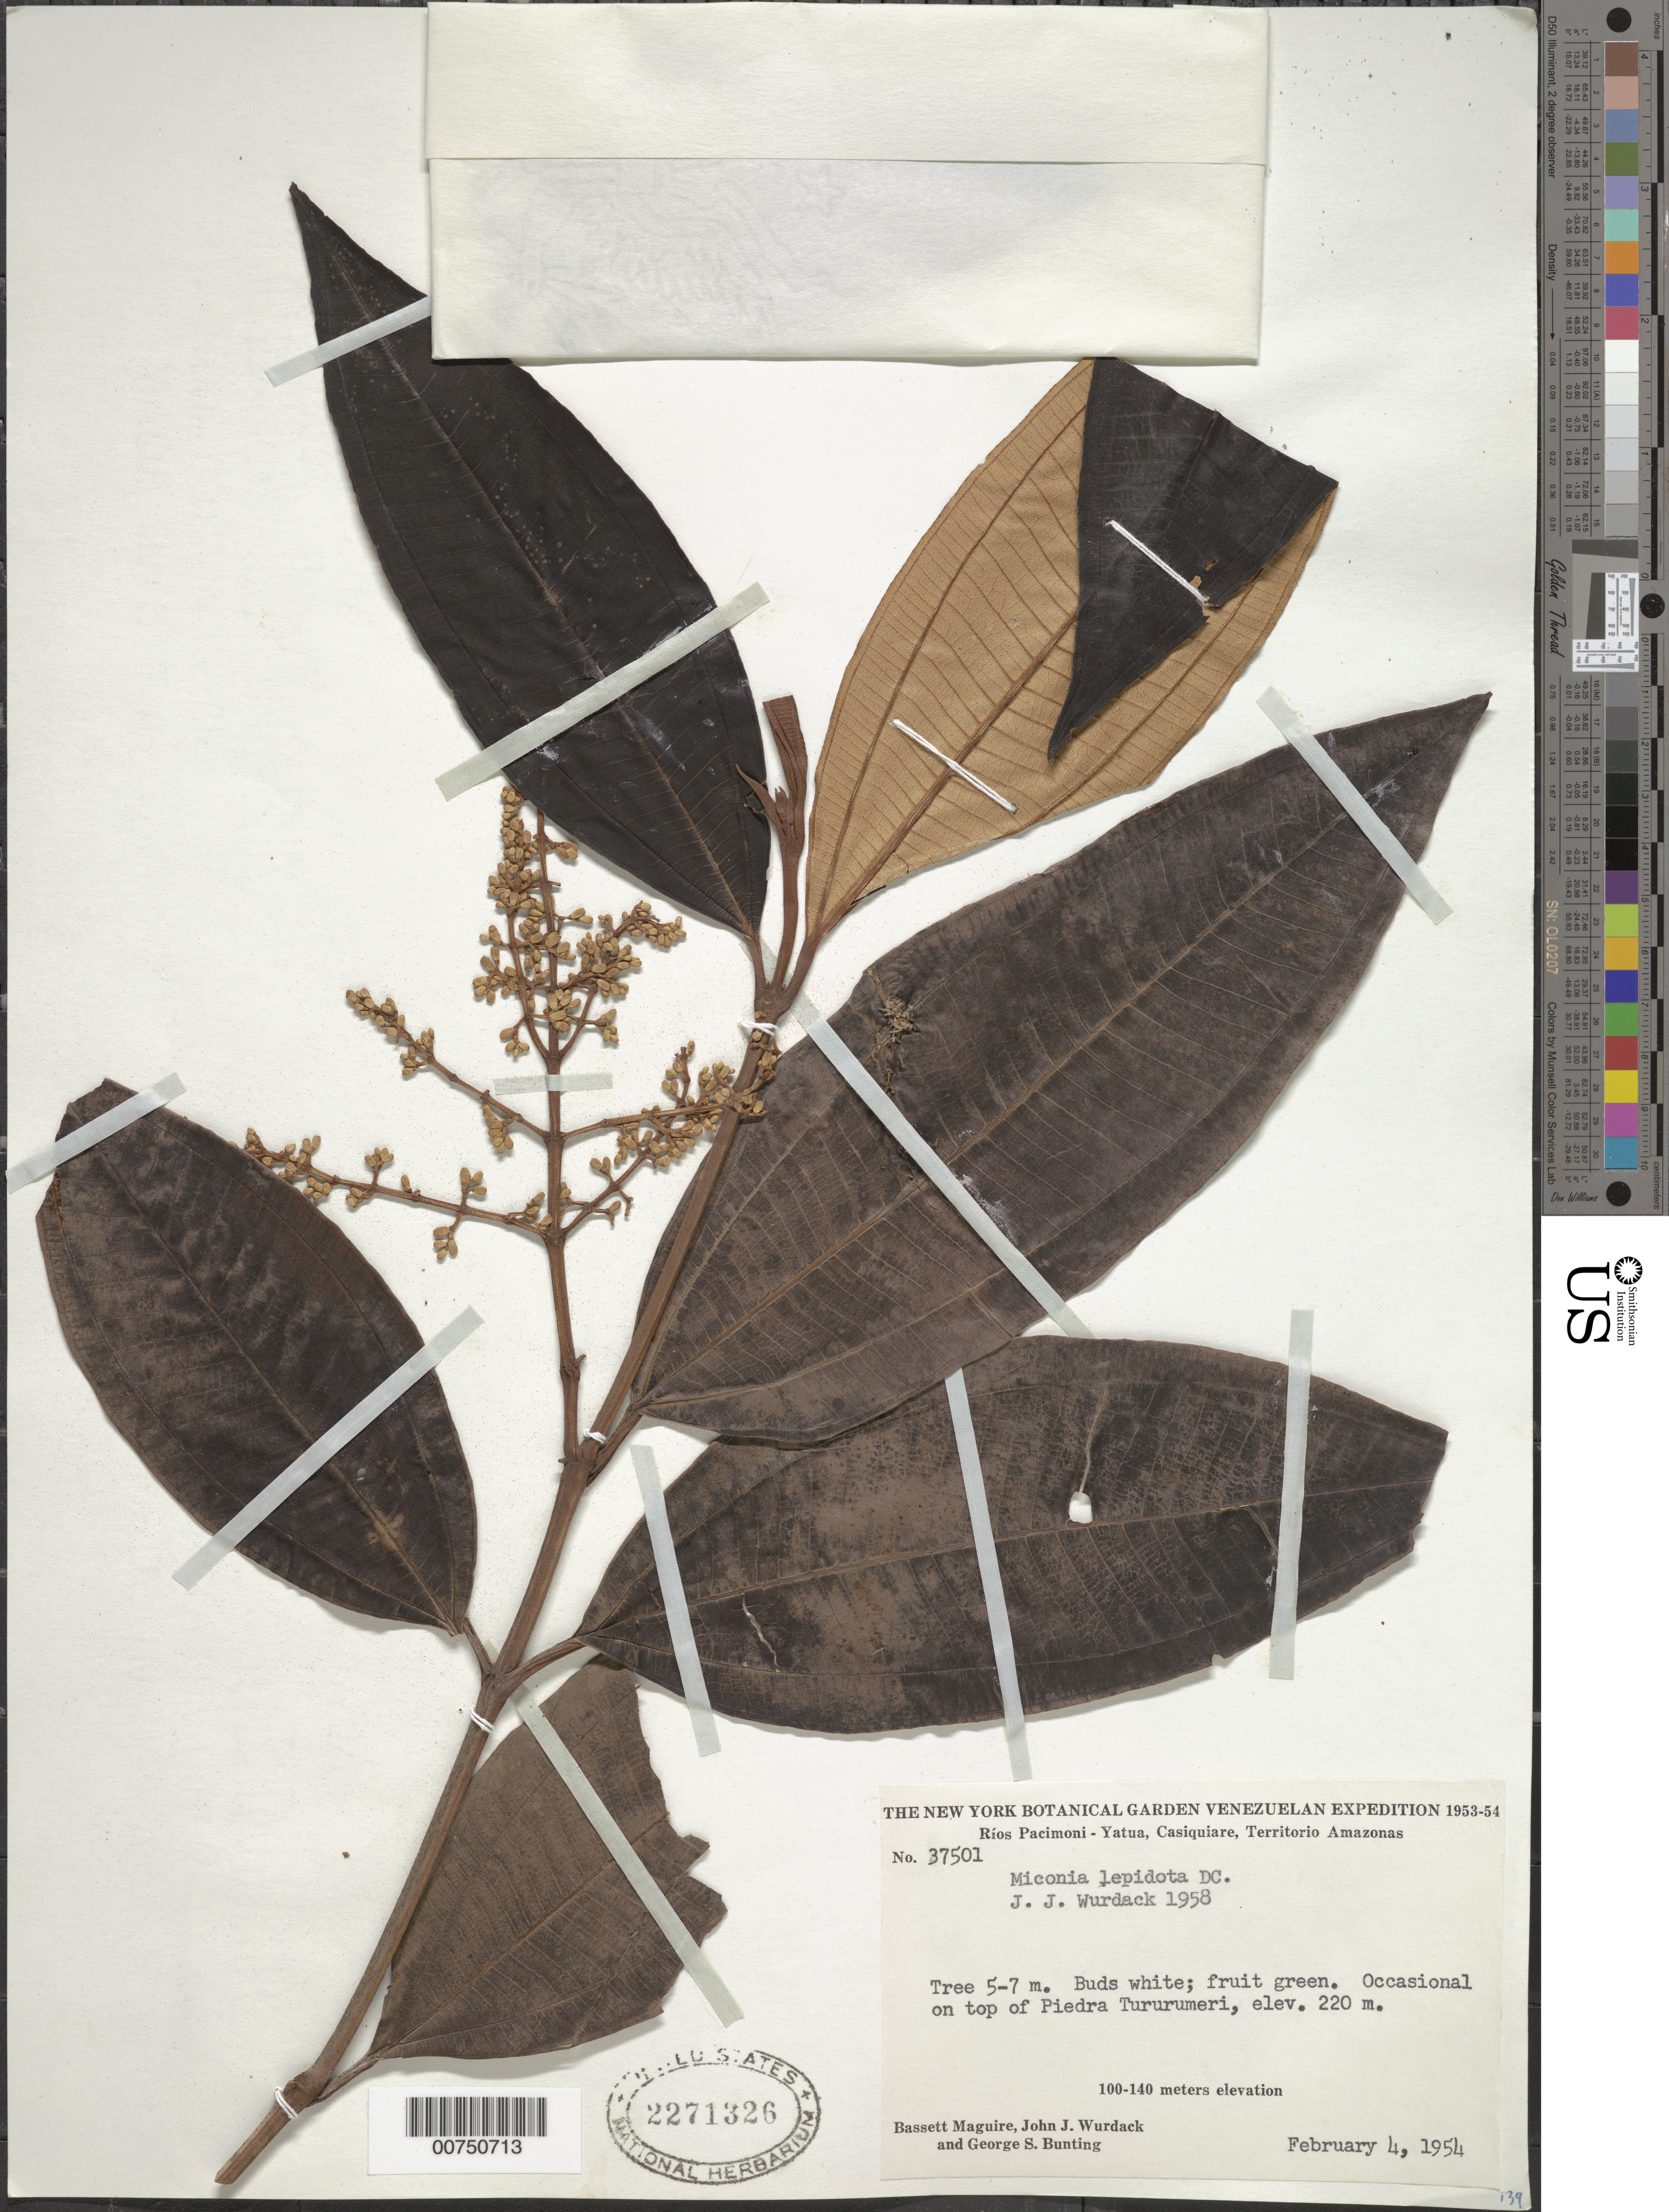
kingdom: Plantae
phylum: Tracheophyta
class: Magnoliopsida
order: Myrtales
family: Melastomataceae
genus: Miconia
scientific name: Miconia lepidota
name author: Schrank & Mart. ex DC.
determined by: Wurdack, John J., (US), US (UNITED STATES)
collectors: B. Maguire, J. J. Wurdack & G. S. Bunting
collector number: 37501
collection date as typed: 4-Feb-54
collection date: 1954-02-04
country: Venezuela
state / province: Amazonas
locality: Ríos Pacimoni - Yatua, Casiquiare, Río Yatua, Piedra Tururumeri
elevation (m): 100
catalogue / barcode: US 2271326